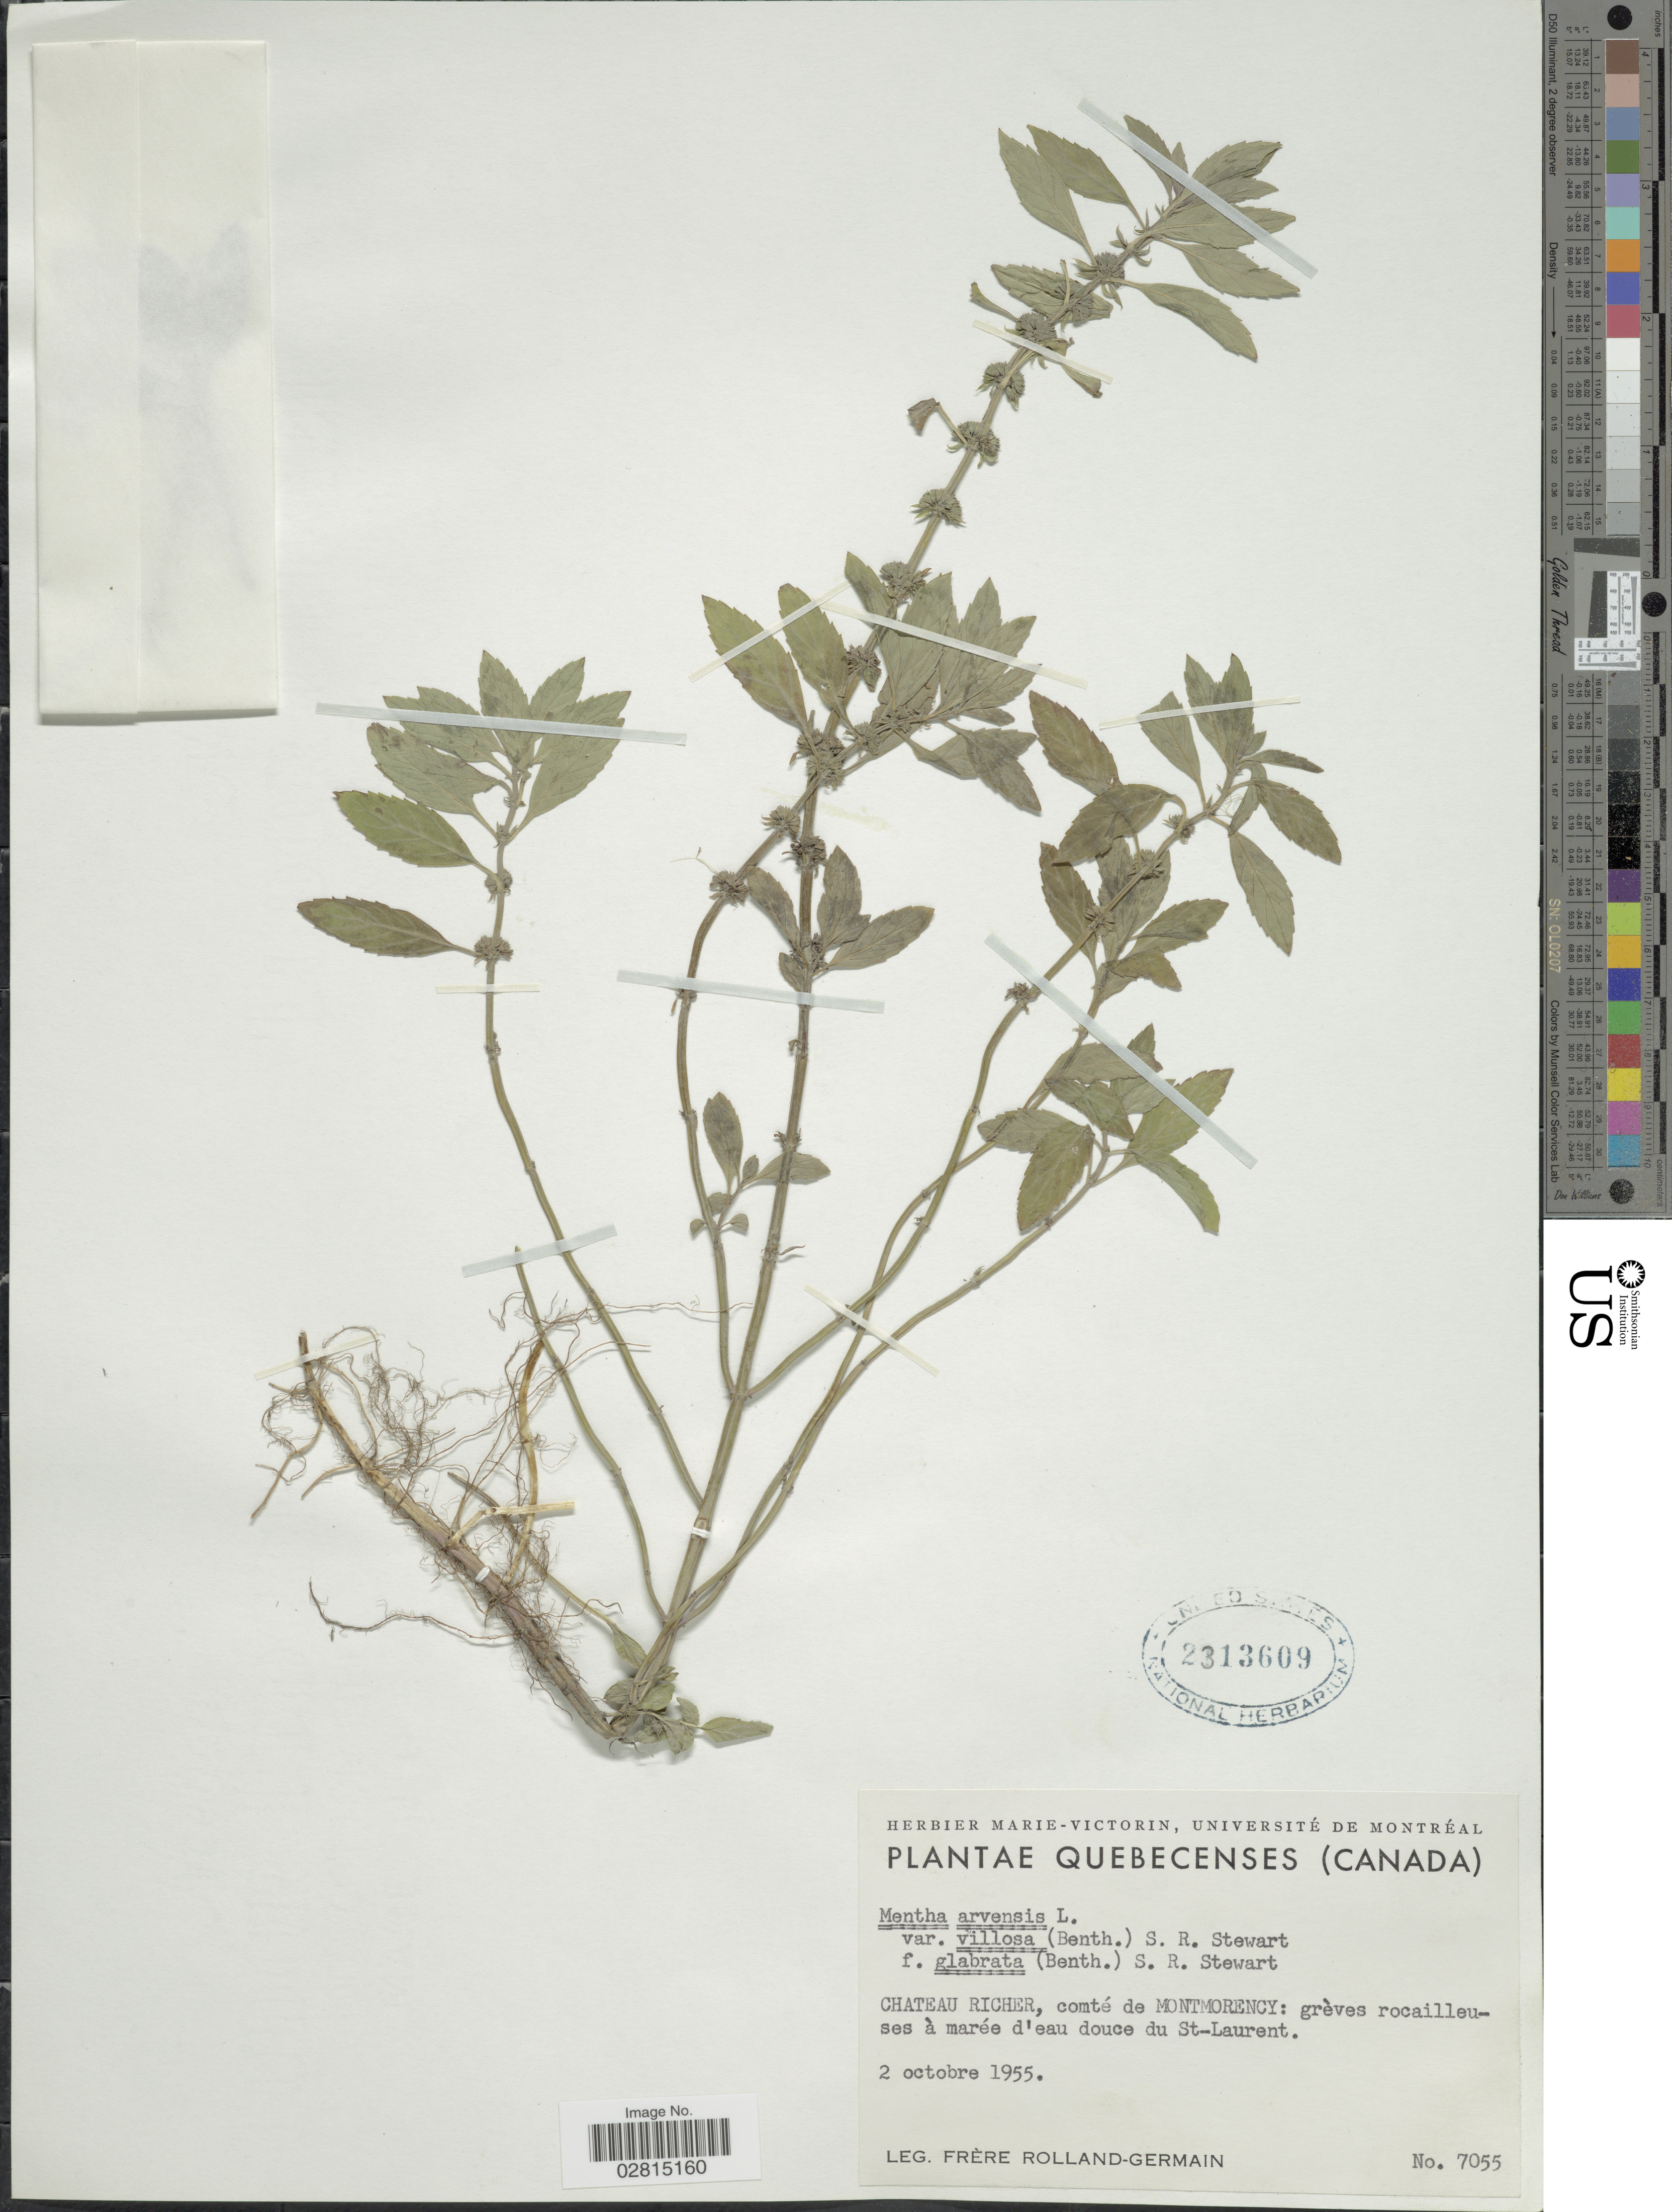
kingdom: Plantae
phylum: Tracheophyta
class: Magnoliopsida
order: Lamiales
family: Lamiaceae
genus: Mentha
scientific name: Mentha arvensis f. glabrata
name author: (Benth.) S.R. Stewart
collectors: Rolland-Germain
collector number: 7055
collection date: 1955-10-02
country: Canada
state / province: Quebec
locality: Chateau Richer, comté de Montmorency: grèves rocailleuses à marée d'eau douce du St-Laurent.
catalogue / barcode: US 2313609